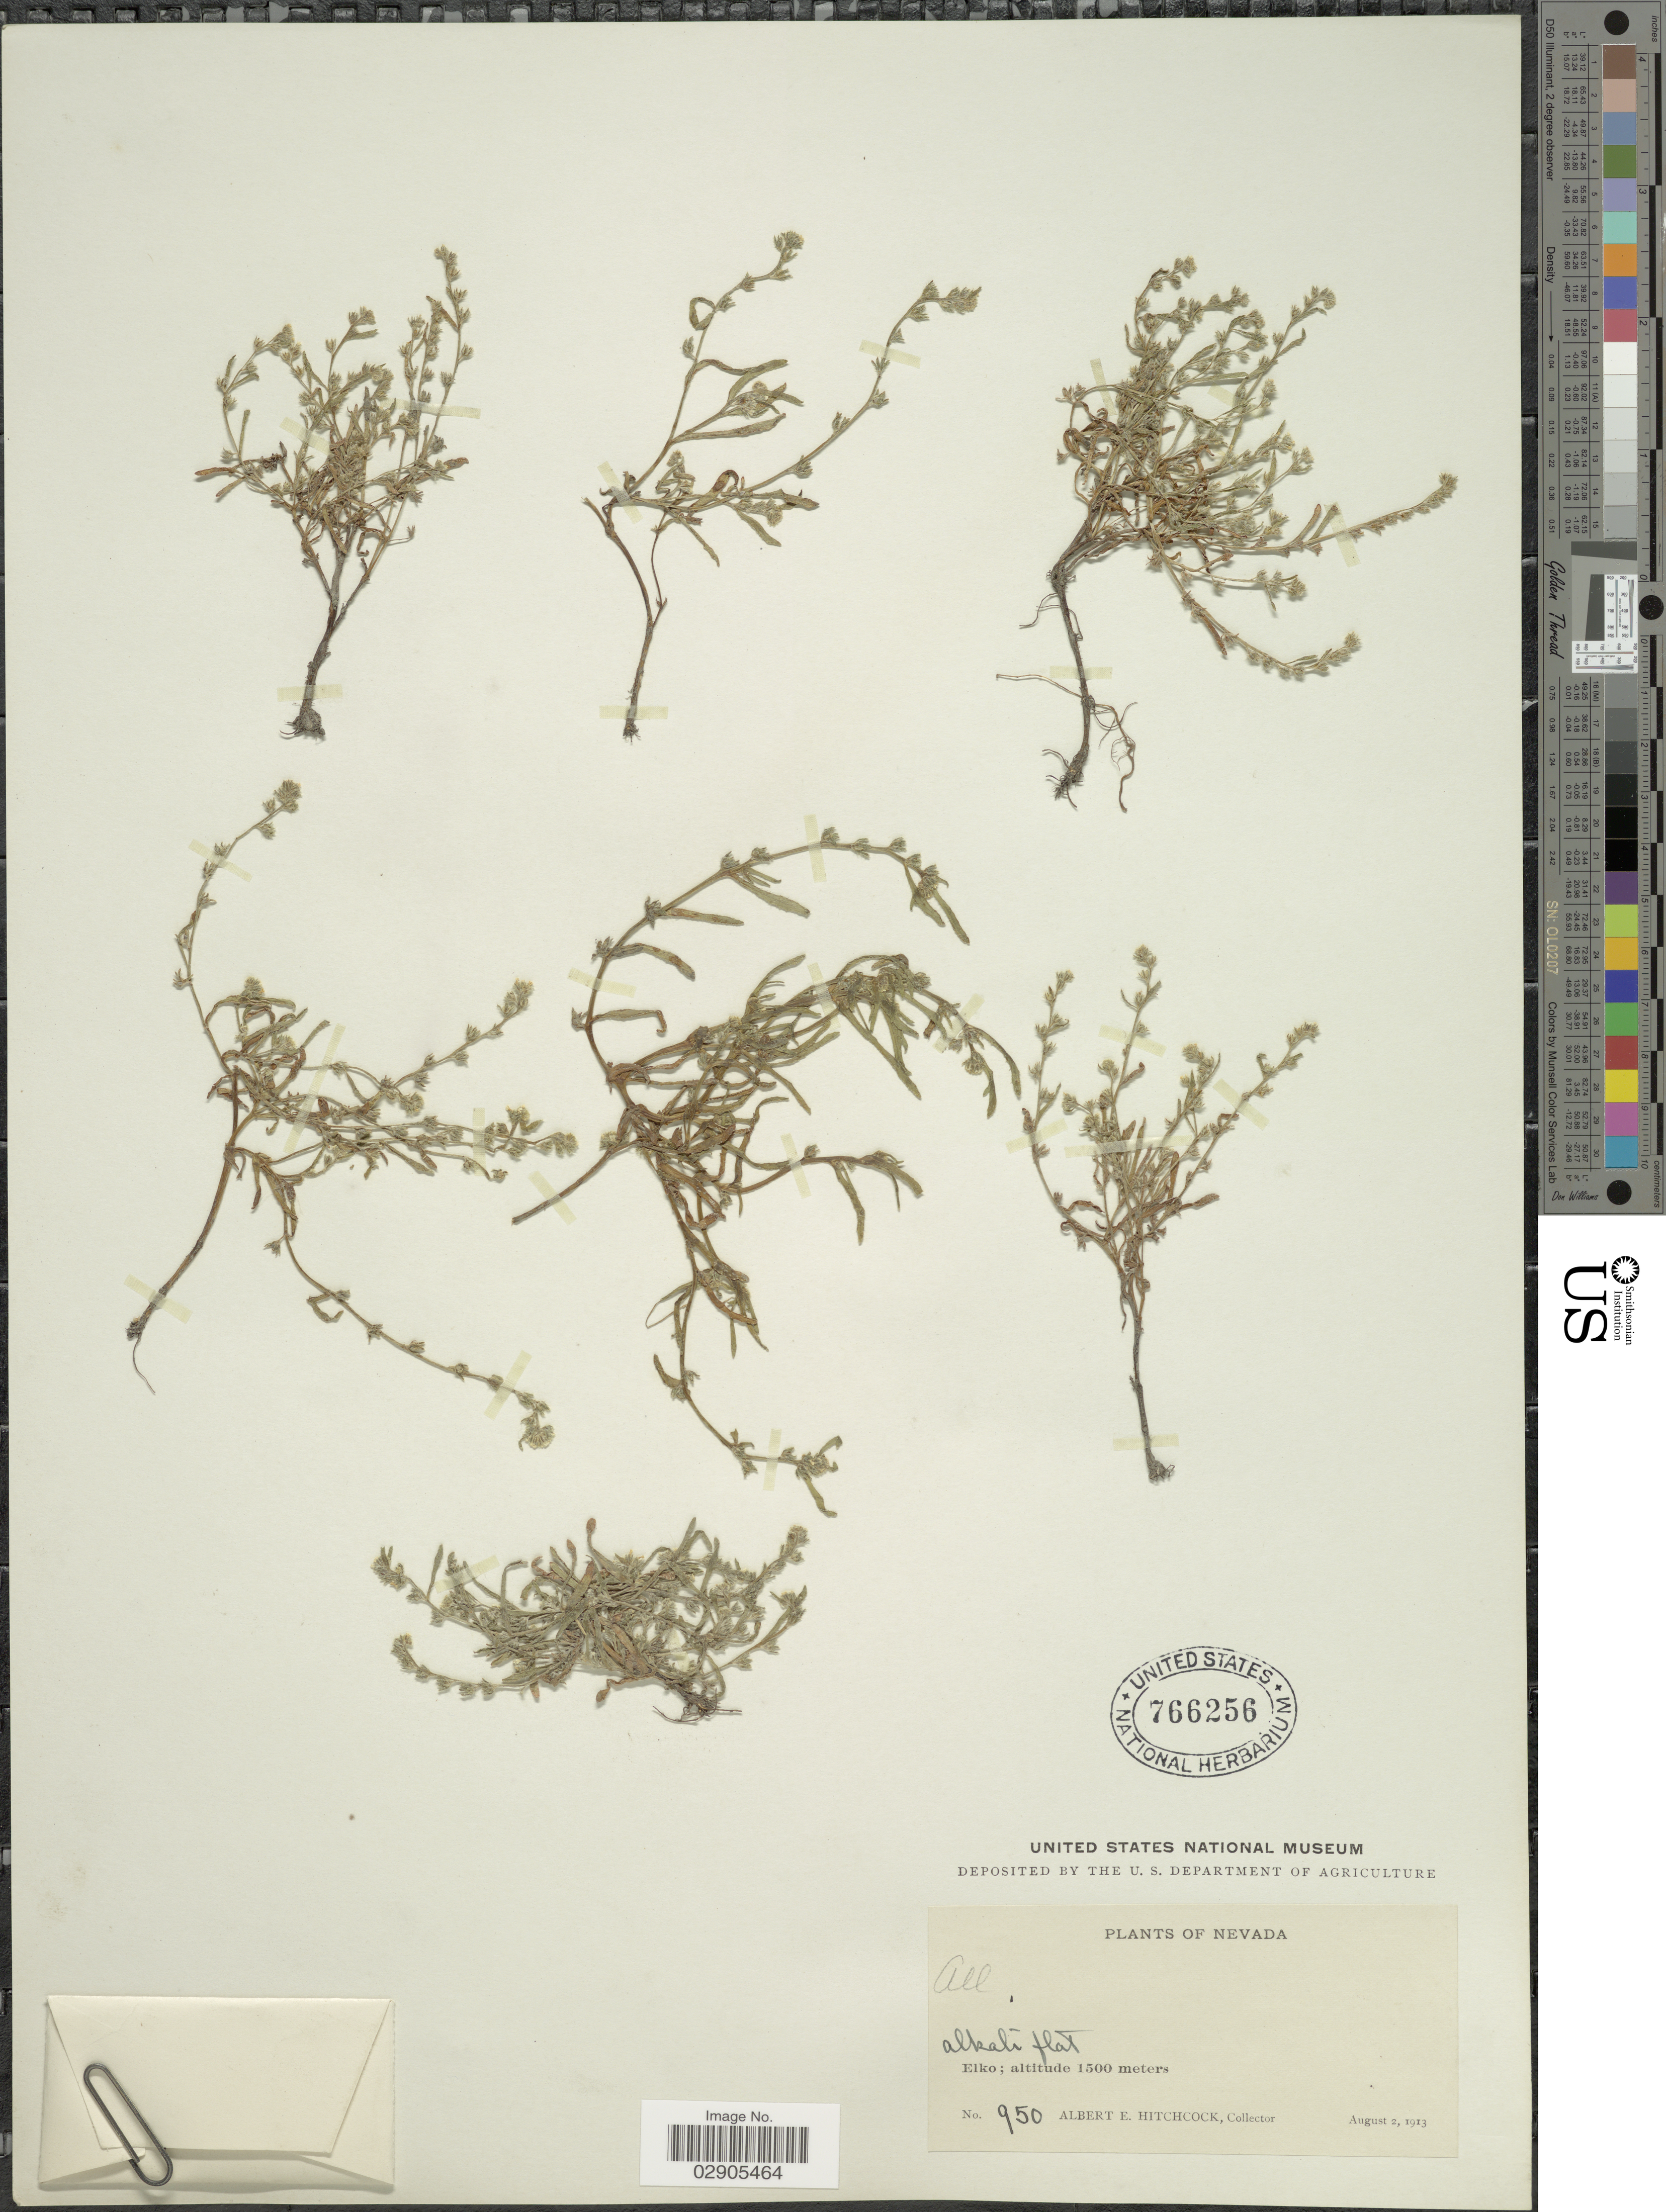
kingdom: Plantae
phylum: Tracheophyta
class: Magnoliopsida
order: Boraginales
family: Boraginaceae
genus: Allocarya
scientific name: Allocarya sp.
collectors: A. Hitchcock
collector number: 950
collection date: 1913-08-02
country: United States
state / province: Nevada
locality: Elko.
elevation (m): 1500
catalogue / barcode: US 766256